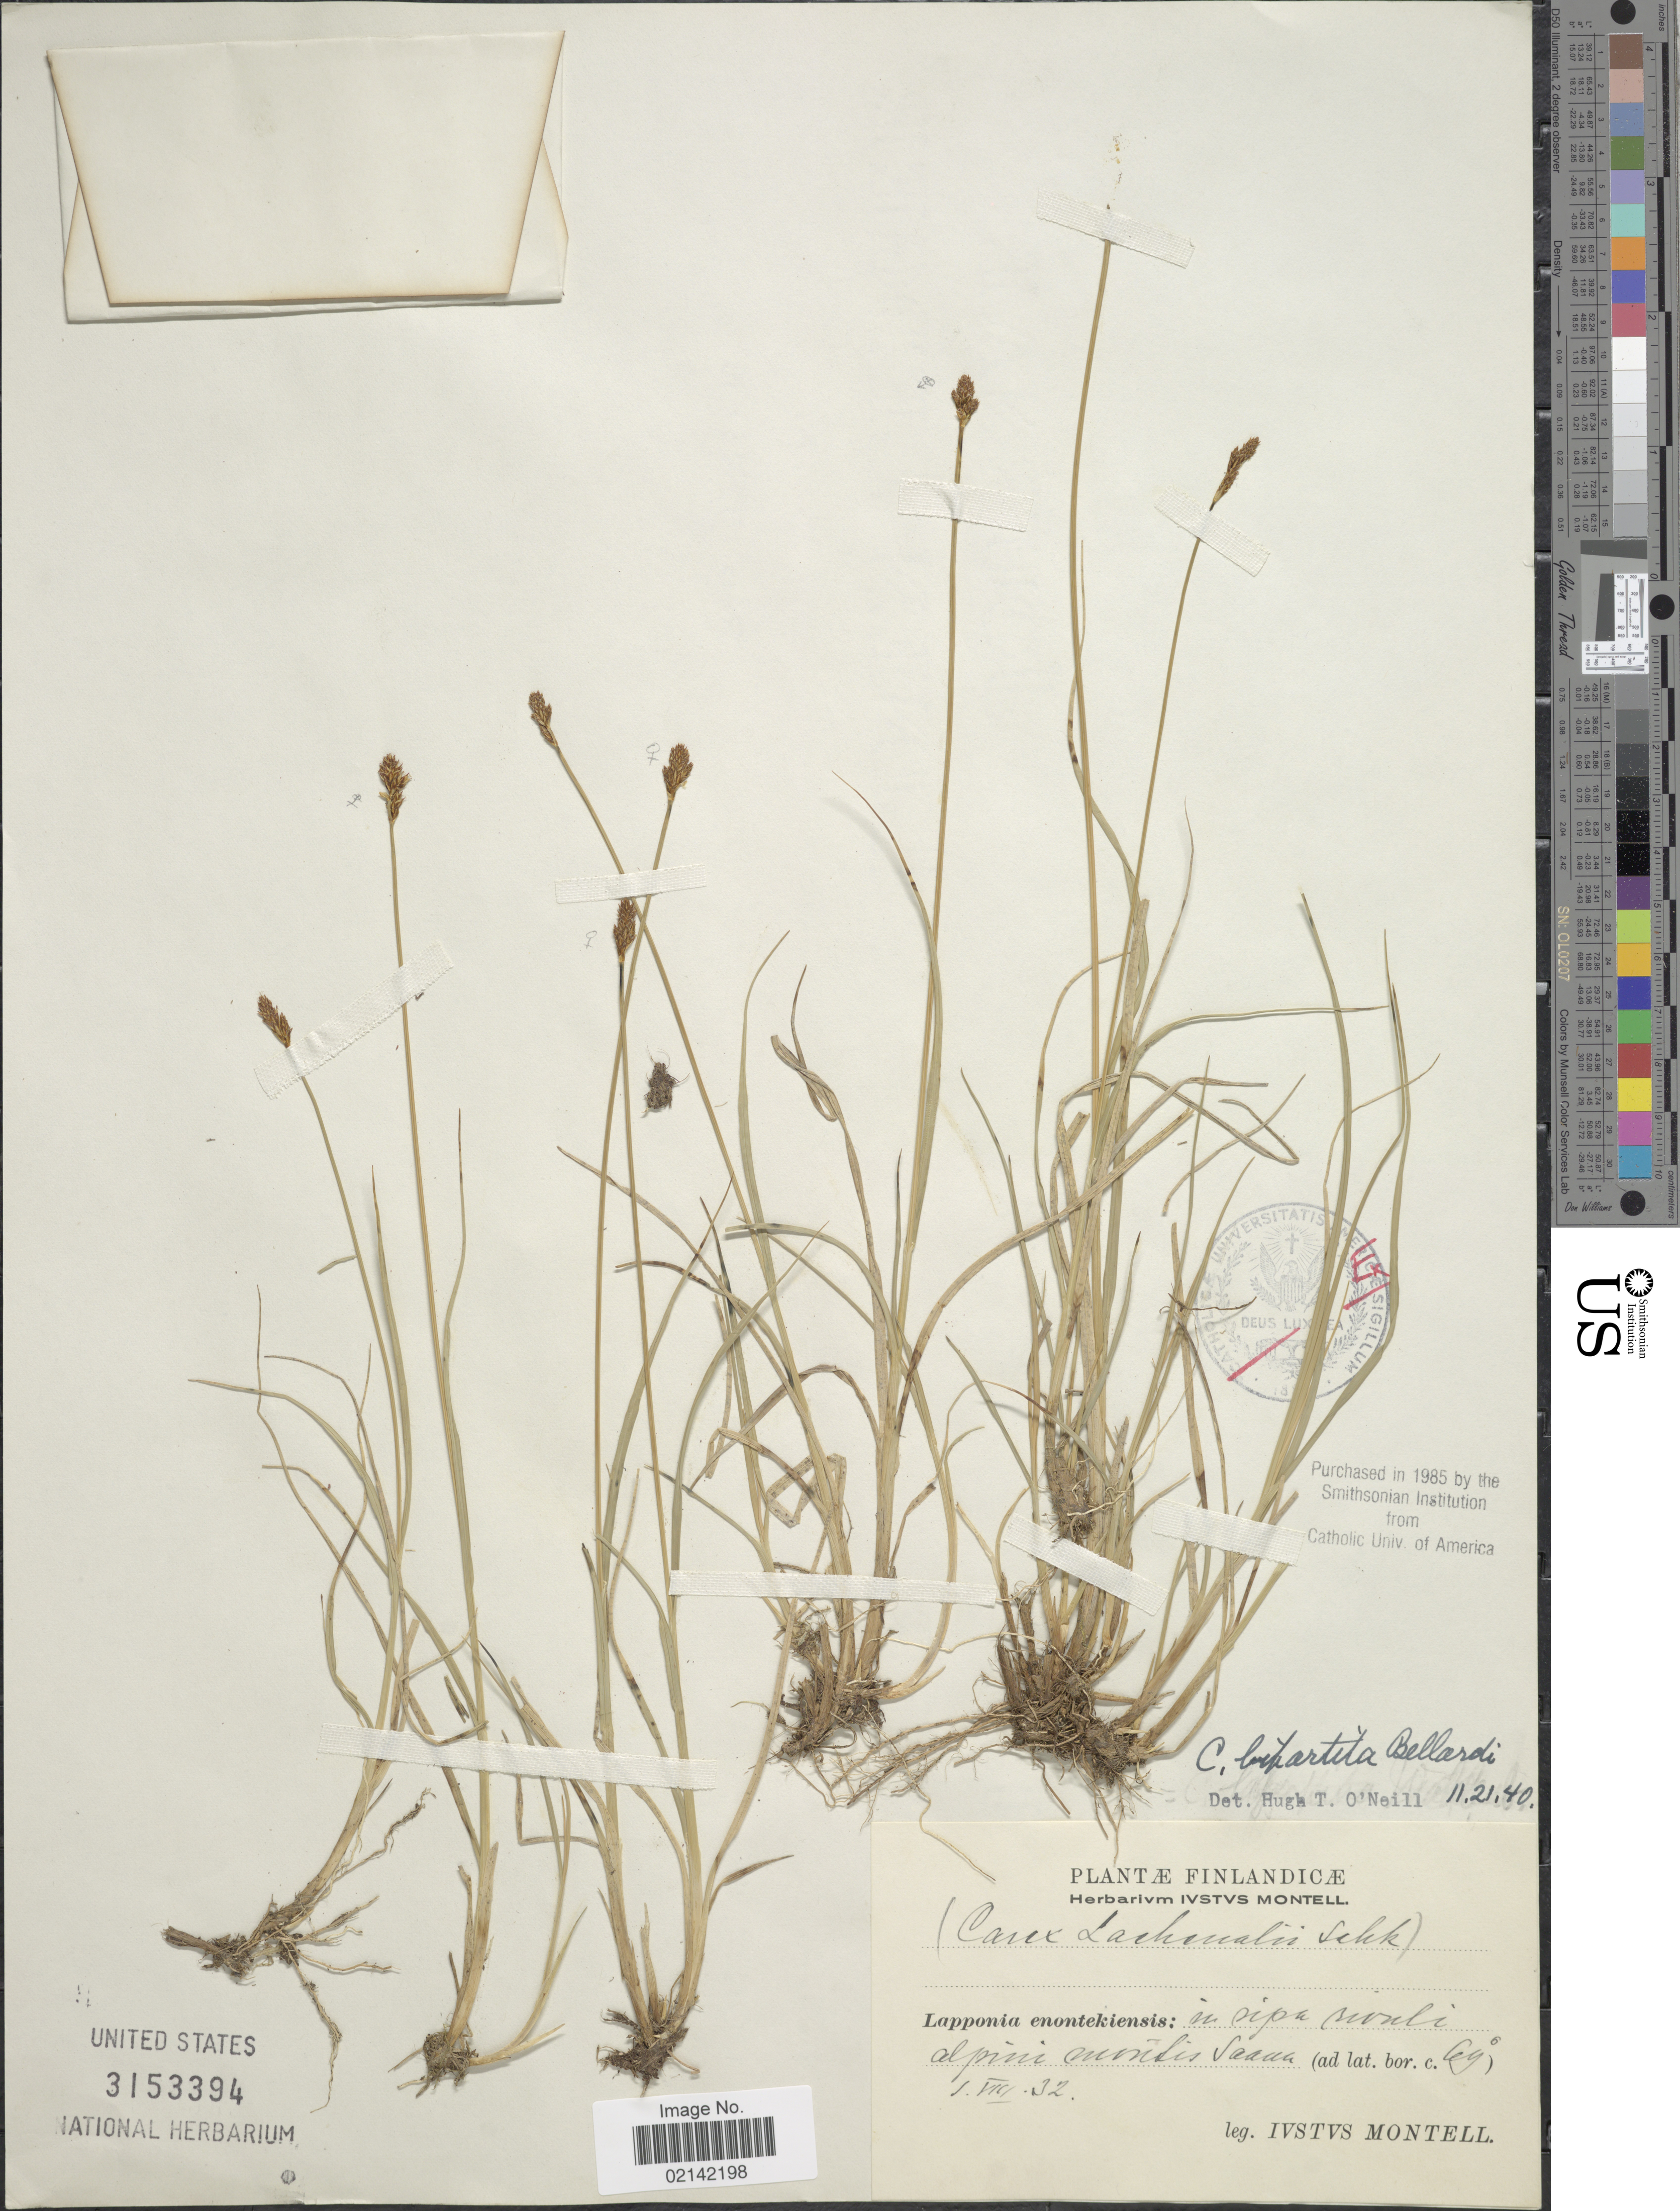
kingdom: Plantae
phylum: Tracheophyta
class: Liliopsida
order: Poales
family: Cyperaceae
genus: Carex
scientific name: Carex lachenalii subsp. lachenalii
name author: Schkuhr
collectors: I. Montell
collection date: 1932-08-01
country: Finland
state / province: Lappi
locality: Lapponia enontekiensis: in ripe rivuli alpini montis Saana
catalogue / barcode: US 3153394